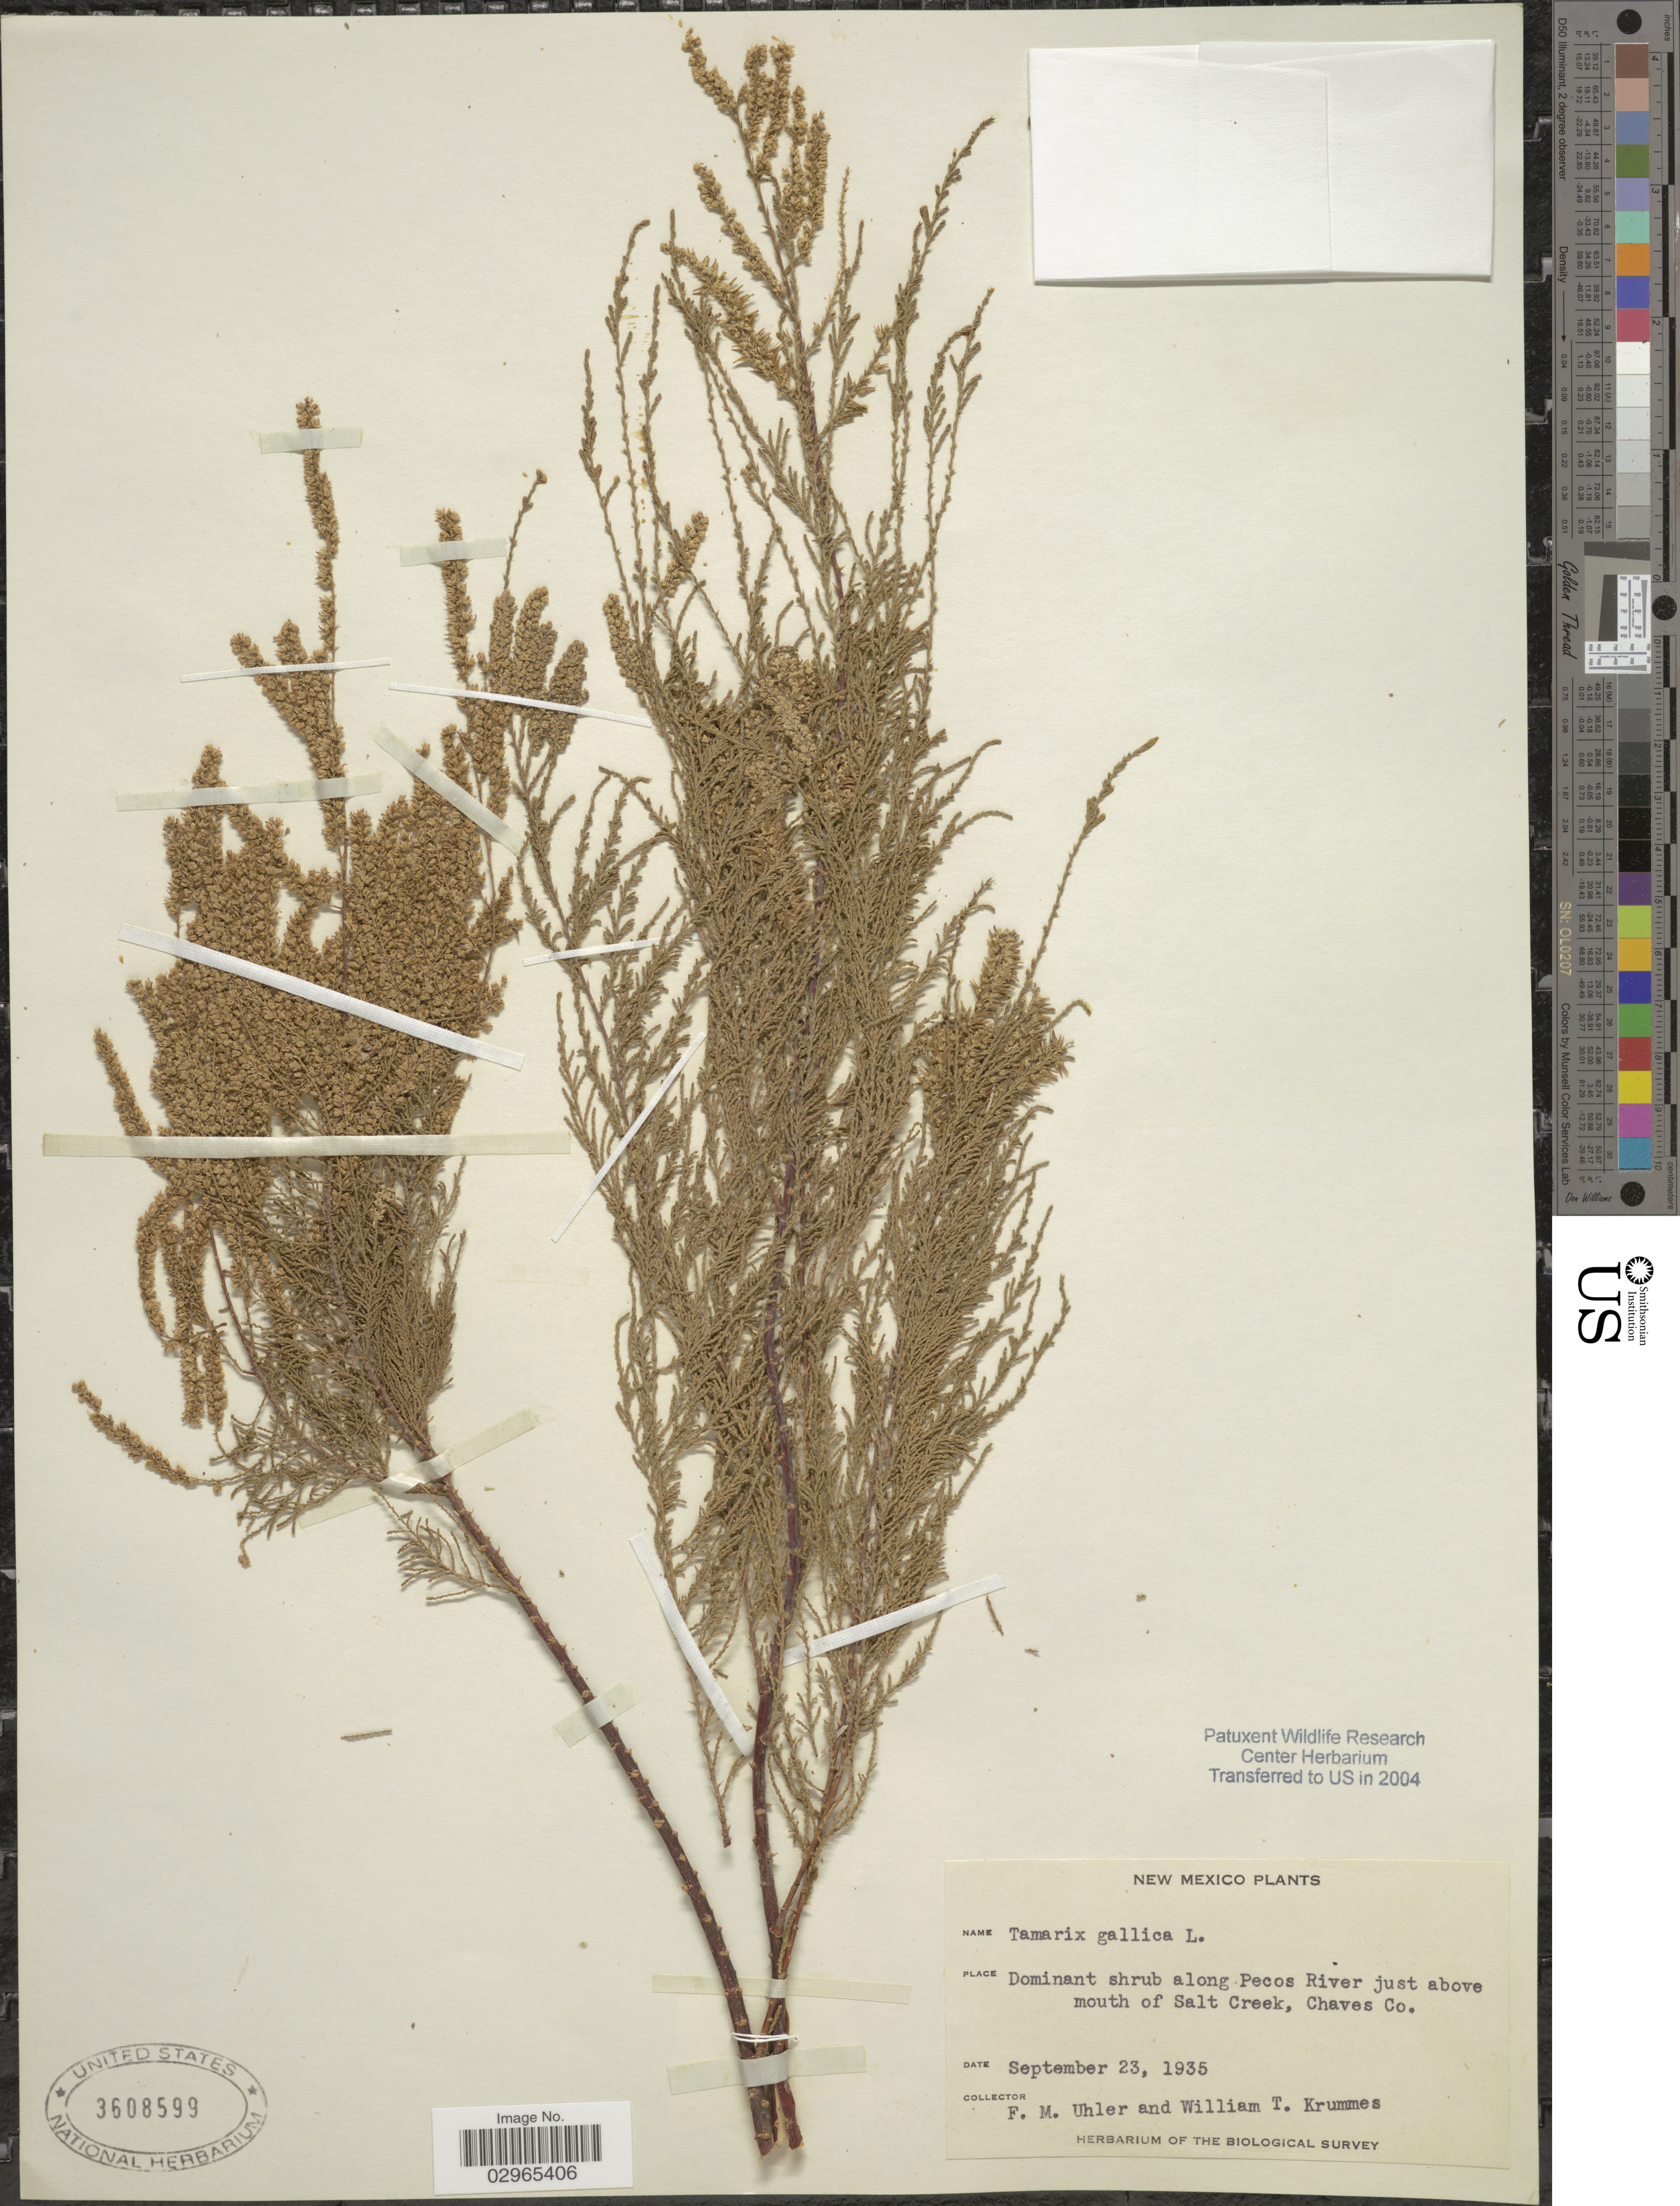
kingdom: Plantae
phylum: Tracheophyta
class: Magnoliopsida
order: Caryophyllales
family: Tamaricaceae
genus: Tamarix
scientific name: Tamarix gallica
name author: L.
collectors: F. M. Uhler & W. Krummes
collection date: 1935-09-23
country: United States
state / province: New Mexico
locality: Along Pecos River just above mouth of Salt Creek, Chaves Co.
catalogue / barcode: US 3608599